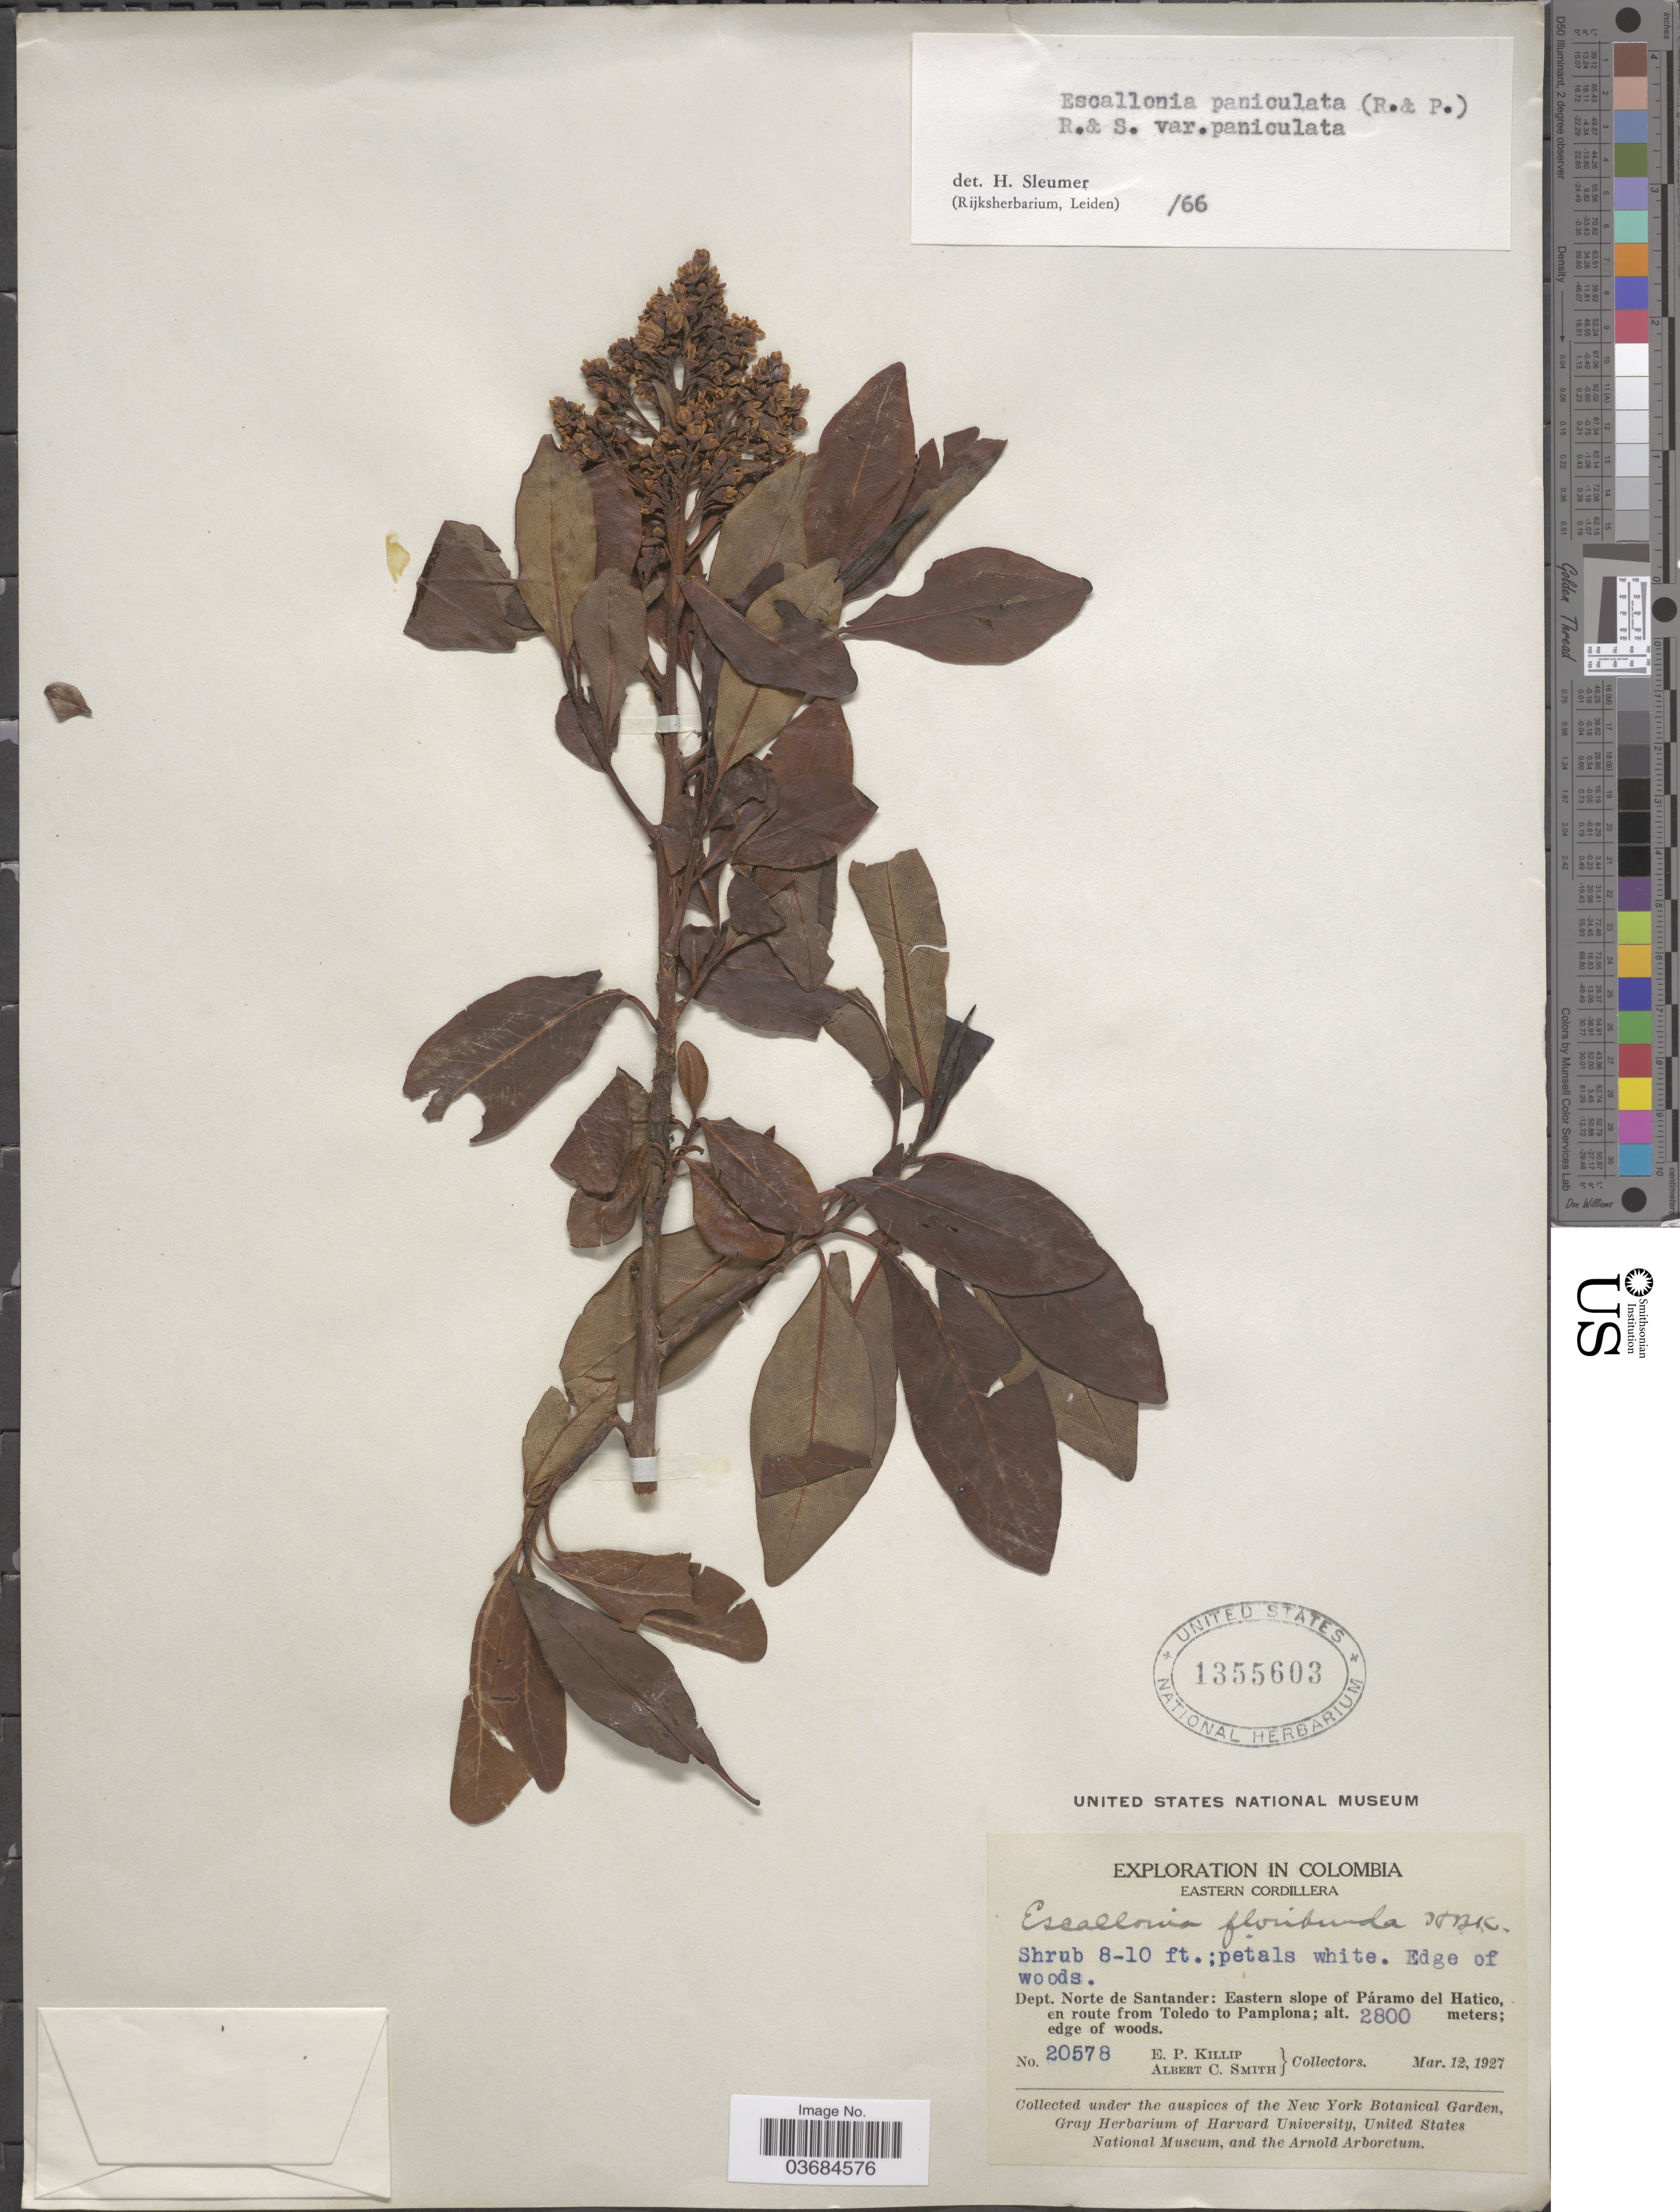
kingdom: Plantae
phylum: Tracheophyta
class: Magnoliopsida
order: Escalloniales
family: Escalloniaceae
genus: Escallonia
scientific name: Escallonia paniculata var. paniculata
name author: (Ruiz & Pav.) Roem. & Schult.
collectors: E. P. Killip & A. C. Smith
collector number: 20578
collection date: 1927-03-12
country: Colombia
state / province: Norte de Santander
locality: Exploration in Colombia. Eastern Cordillera. Dept. Norte de Santander: Eastern slope of Páramo del Hatico, en route from Toledo to Pamplona.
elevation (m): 2800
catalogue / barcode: US 1355603